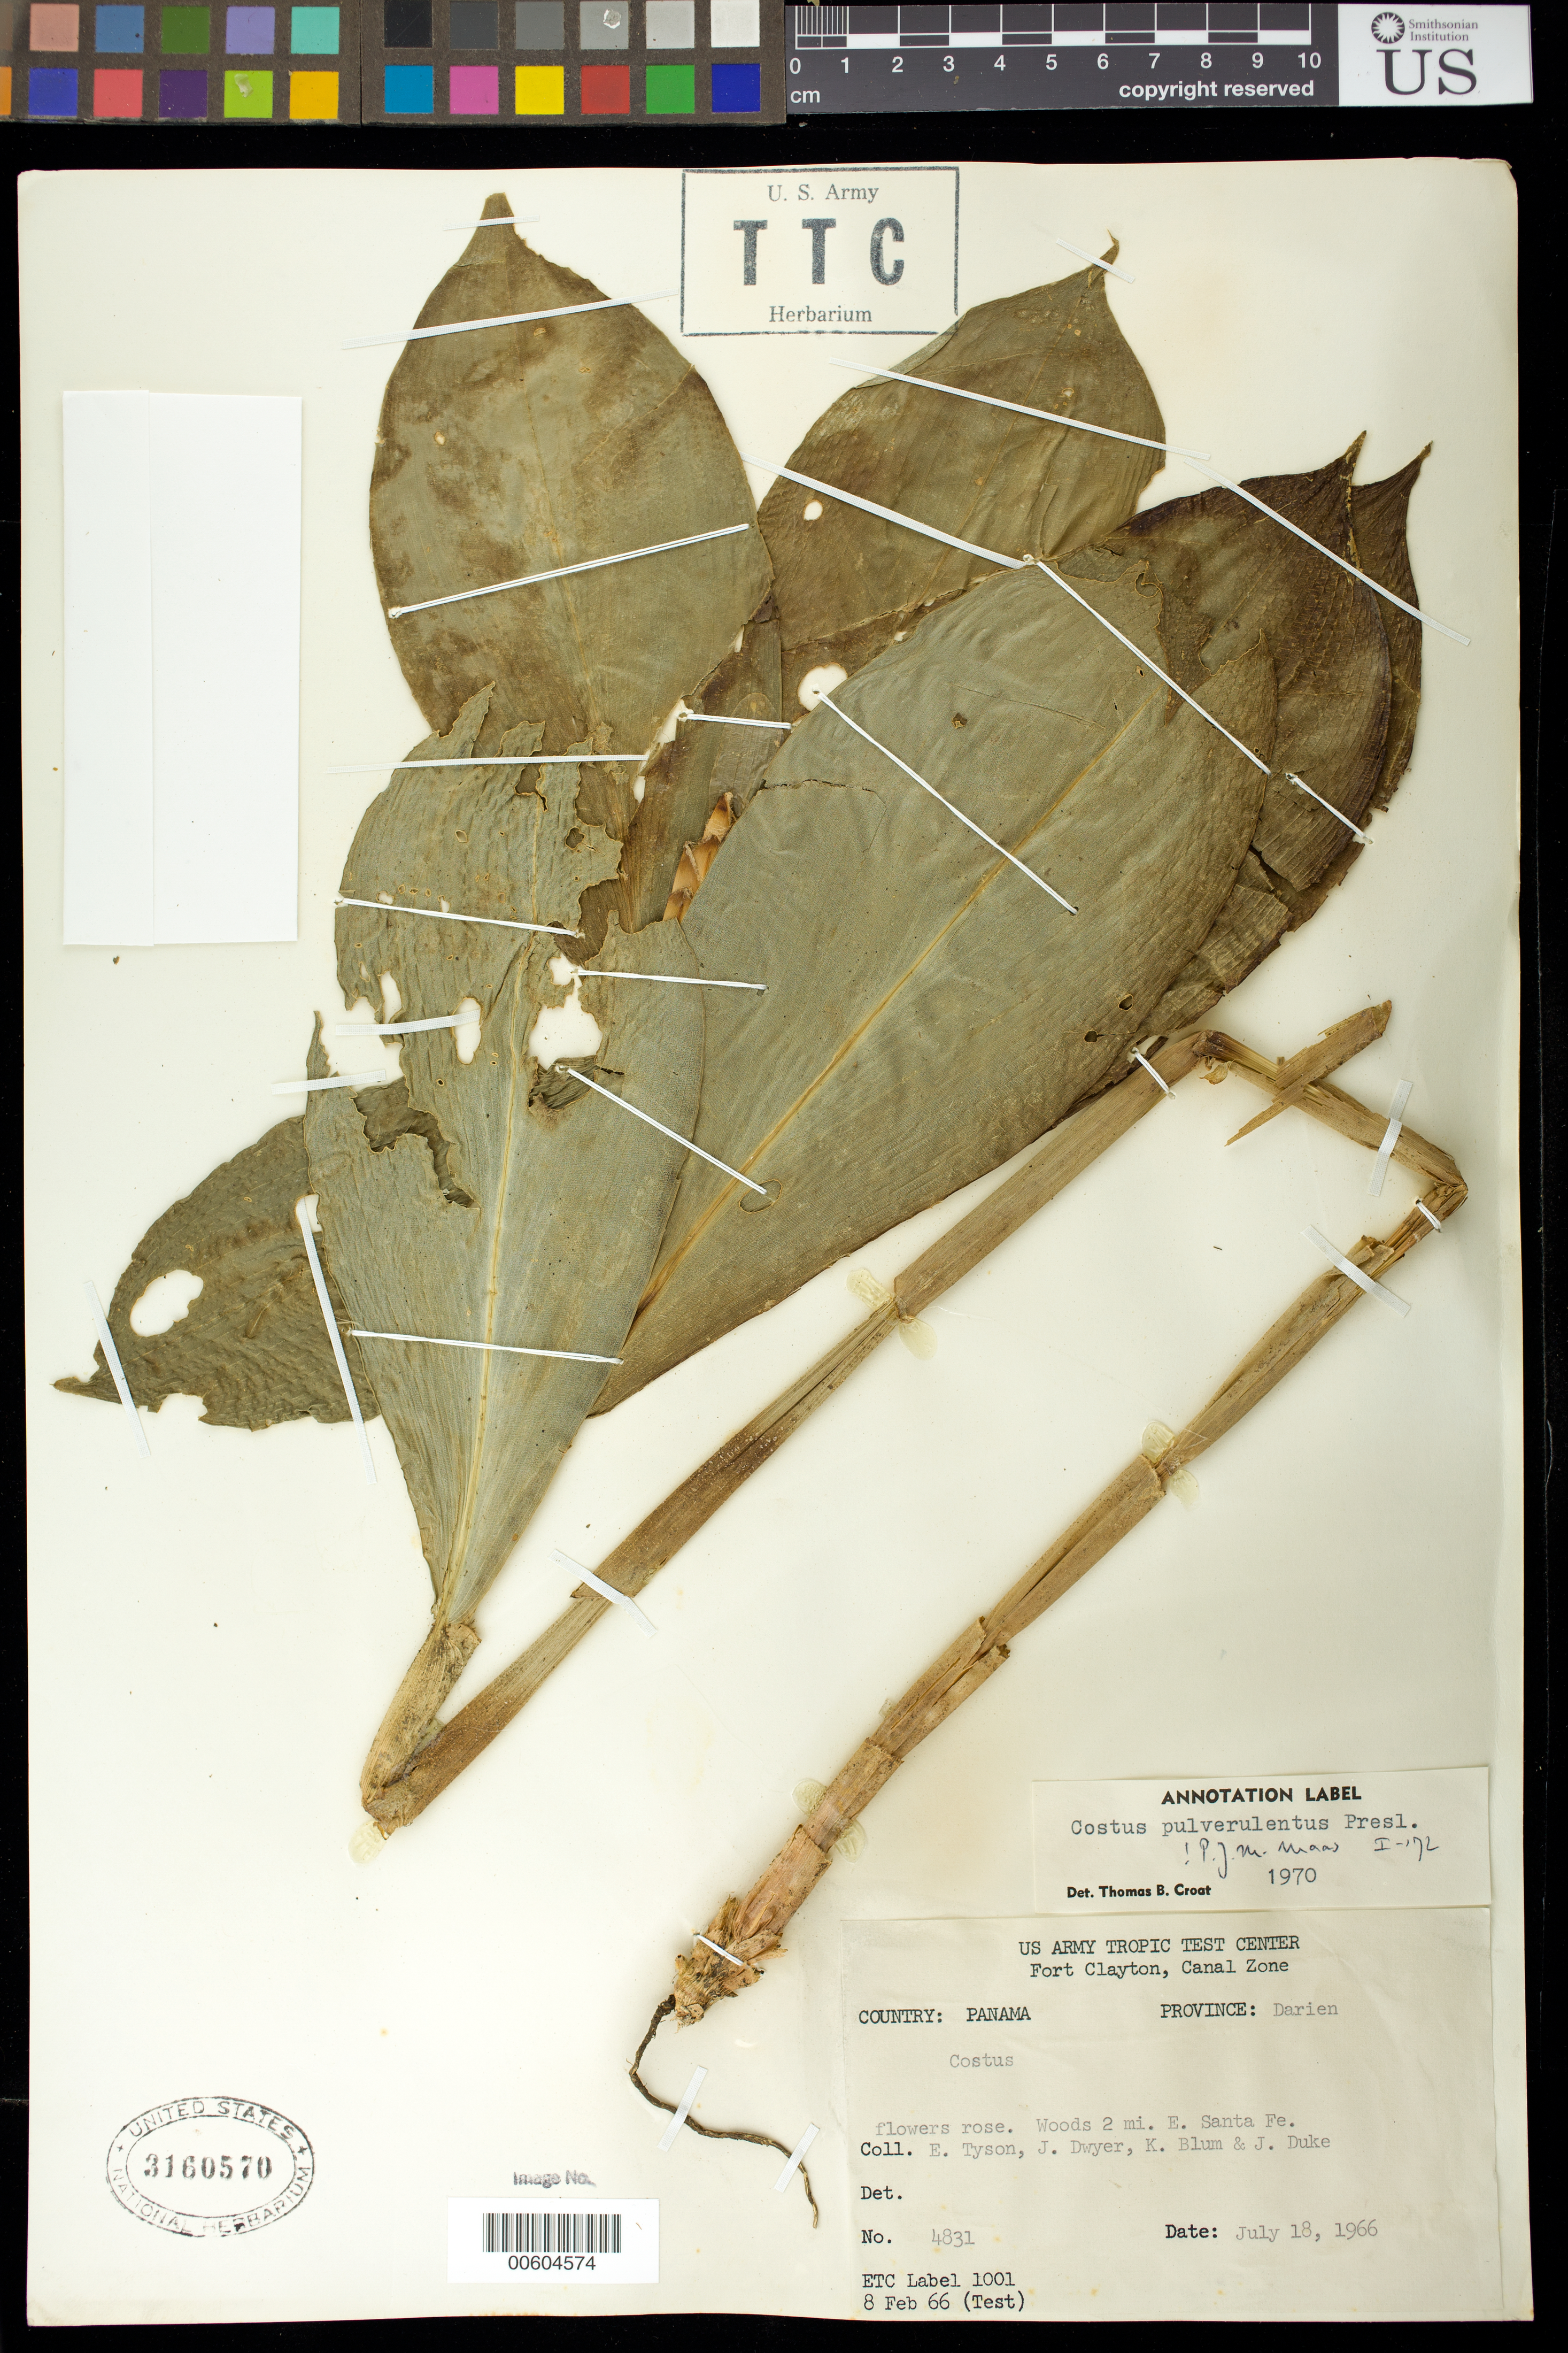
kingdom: Plantae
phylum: Tracheophyta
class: Liliopsida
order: Zingiberales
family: Costaceae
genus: Costus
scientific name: Costus pulverulentus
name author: C. Presl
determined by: Croat, Thomas B., Missouri Botanical Garden (MO)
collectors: E. L. Tyson, J. D. Dwyer, K. Blum & J. Duke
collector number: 4831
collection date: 1966-07-18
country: Panama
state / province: Darien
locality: Woods 2 mi E Santa Fe. Darien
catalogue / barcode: US 3160570